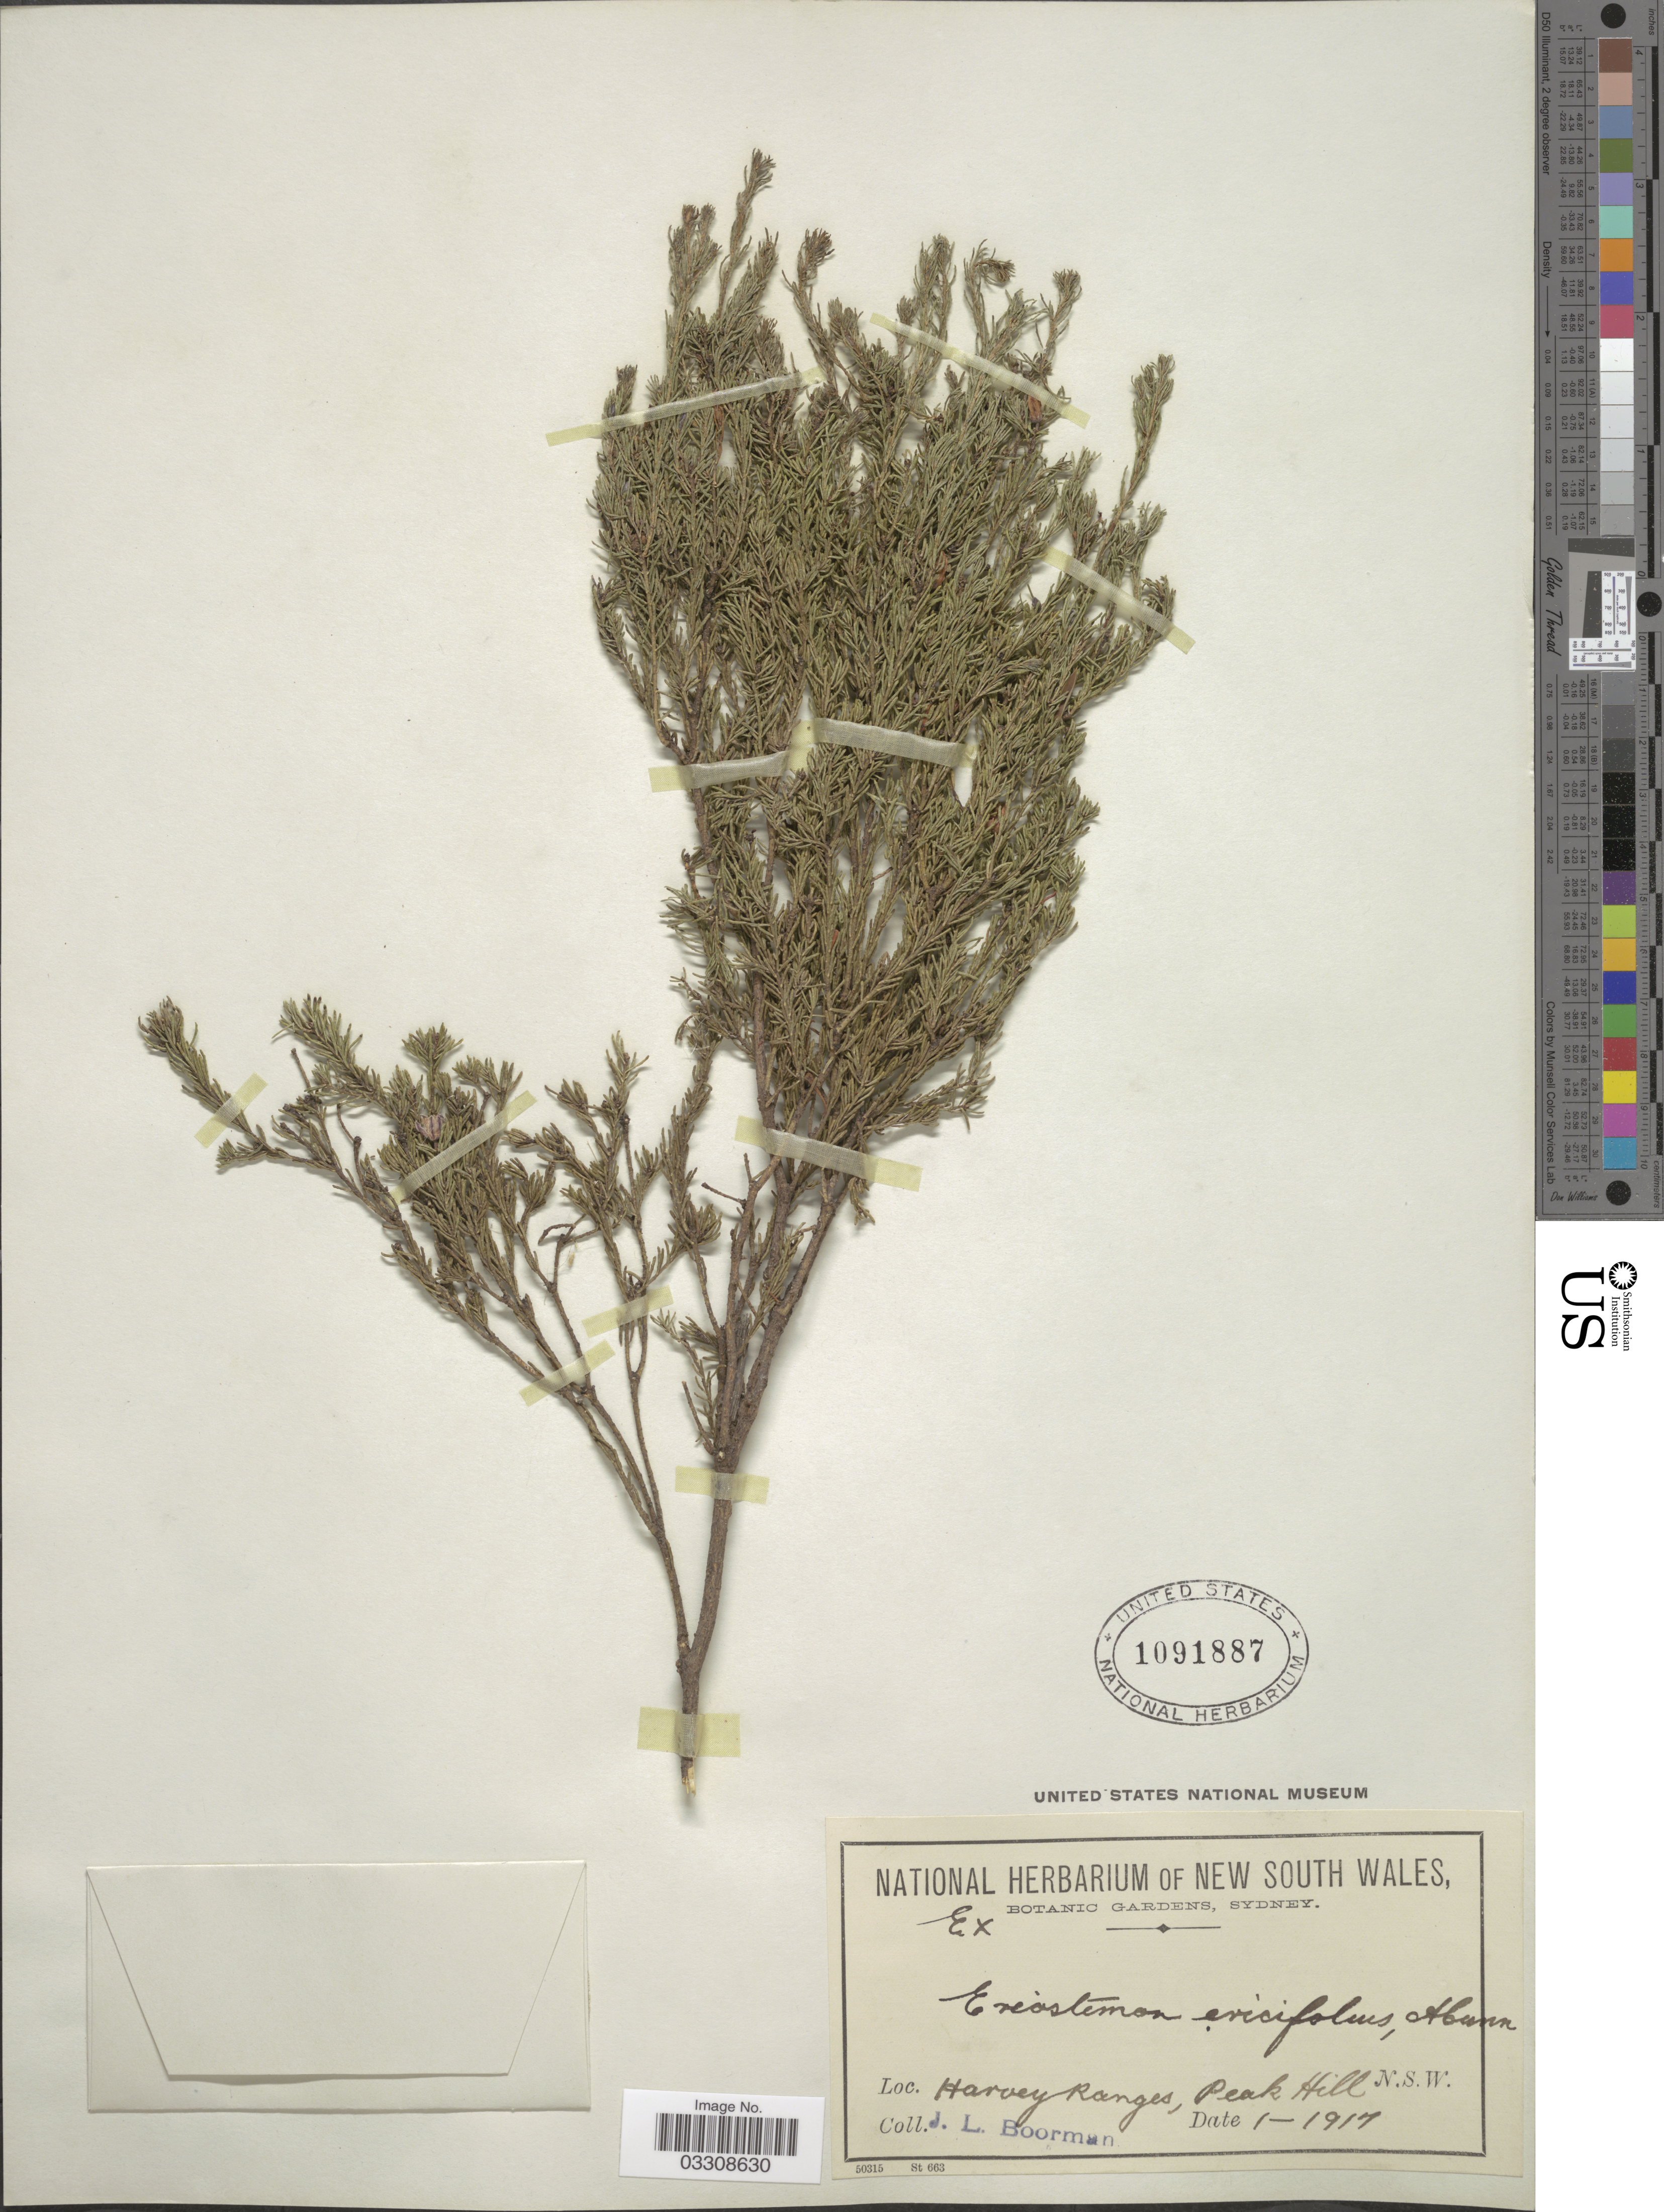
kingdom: Plantae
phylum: Tracheophyta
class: Magnoliopsida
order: Sapindales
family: Rutaceae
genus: Eriostemon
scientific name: Eriostemon ericifolius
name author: A. Cunn. ex Benth.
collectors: J. Boorman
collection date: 1917-01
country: Australia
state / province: New South Wales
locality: Harvey Ranges, Peak Hill.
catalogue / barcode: US 1091887